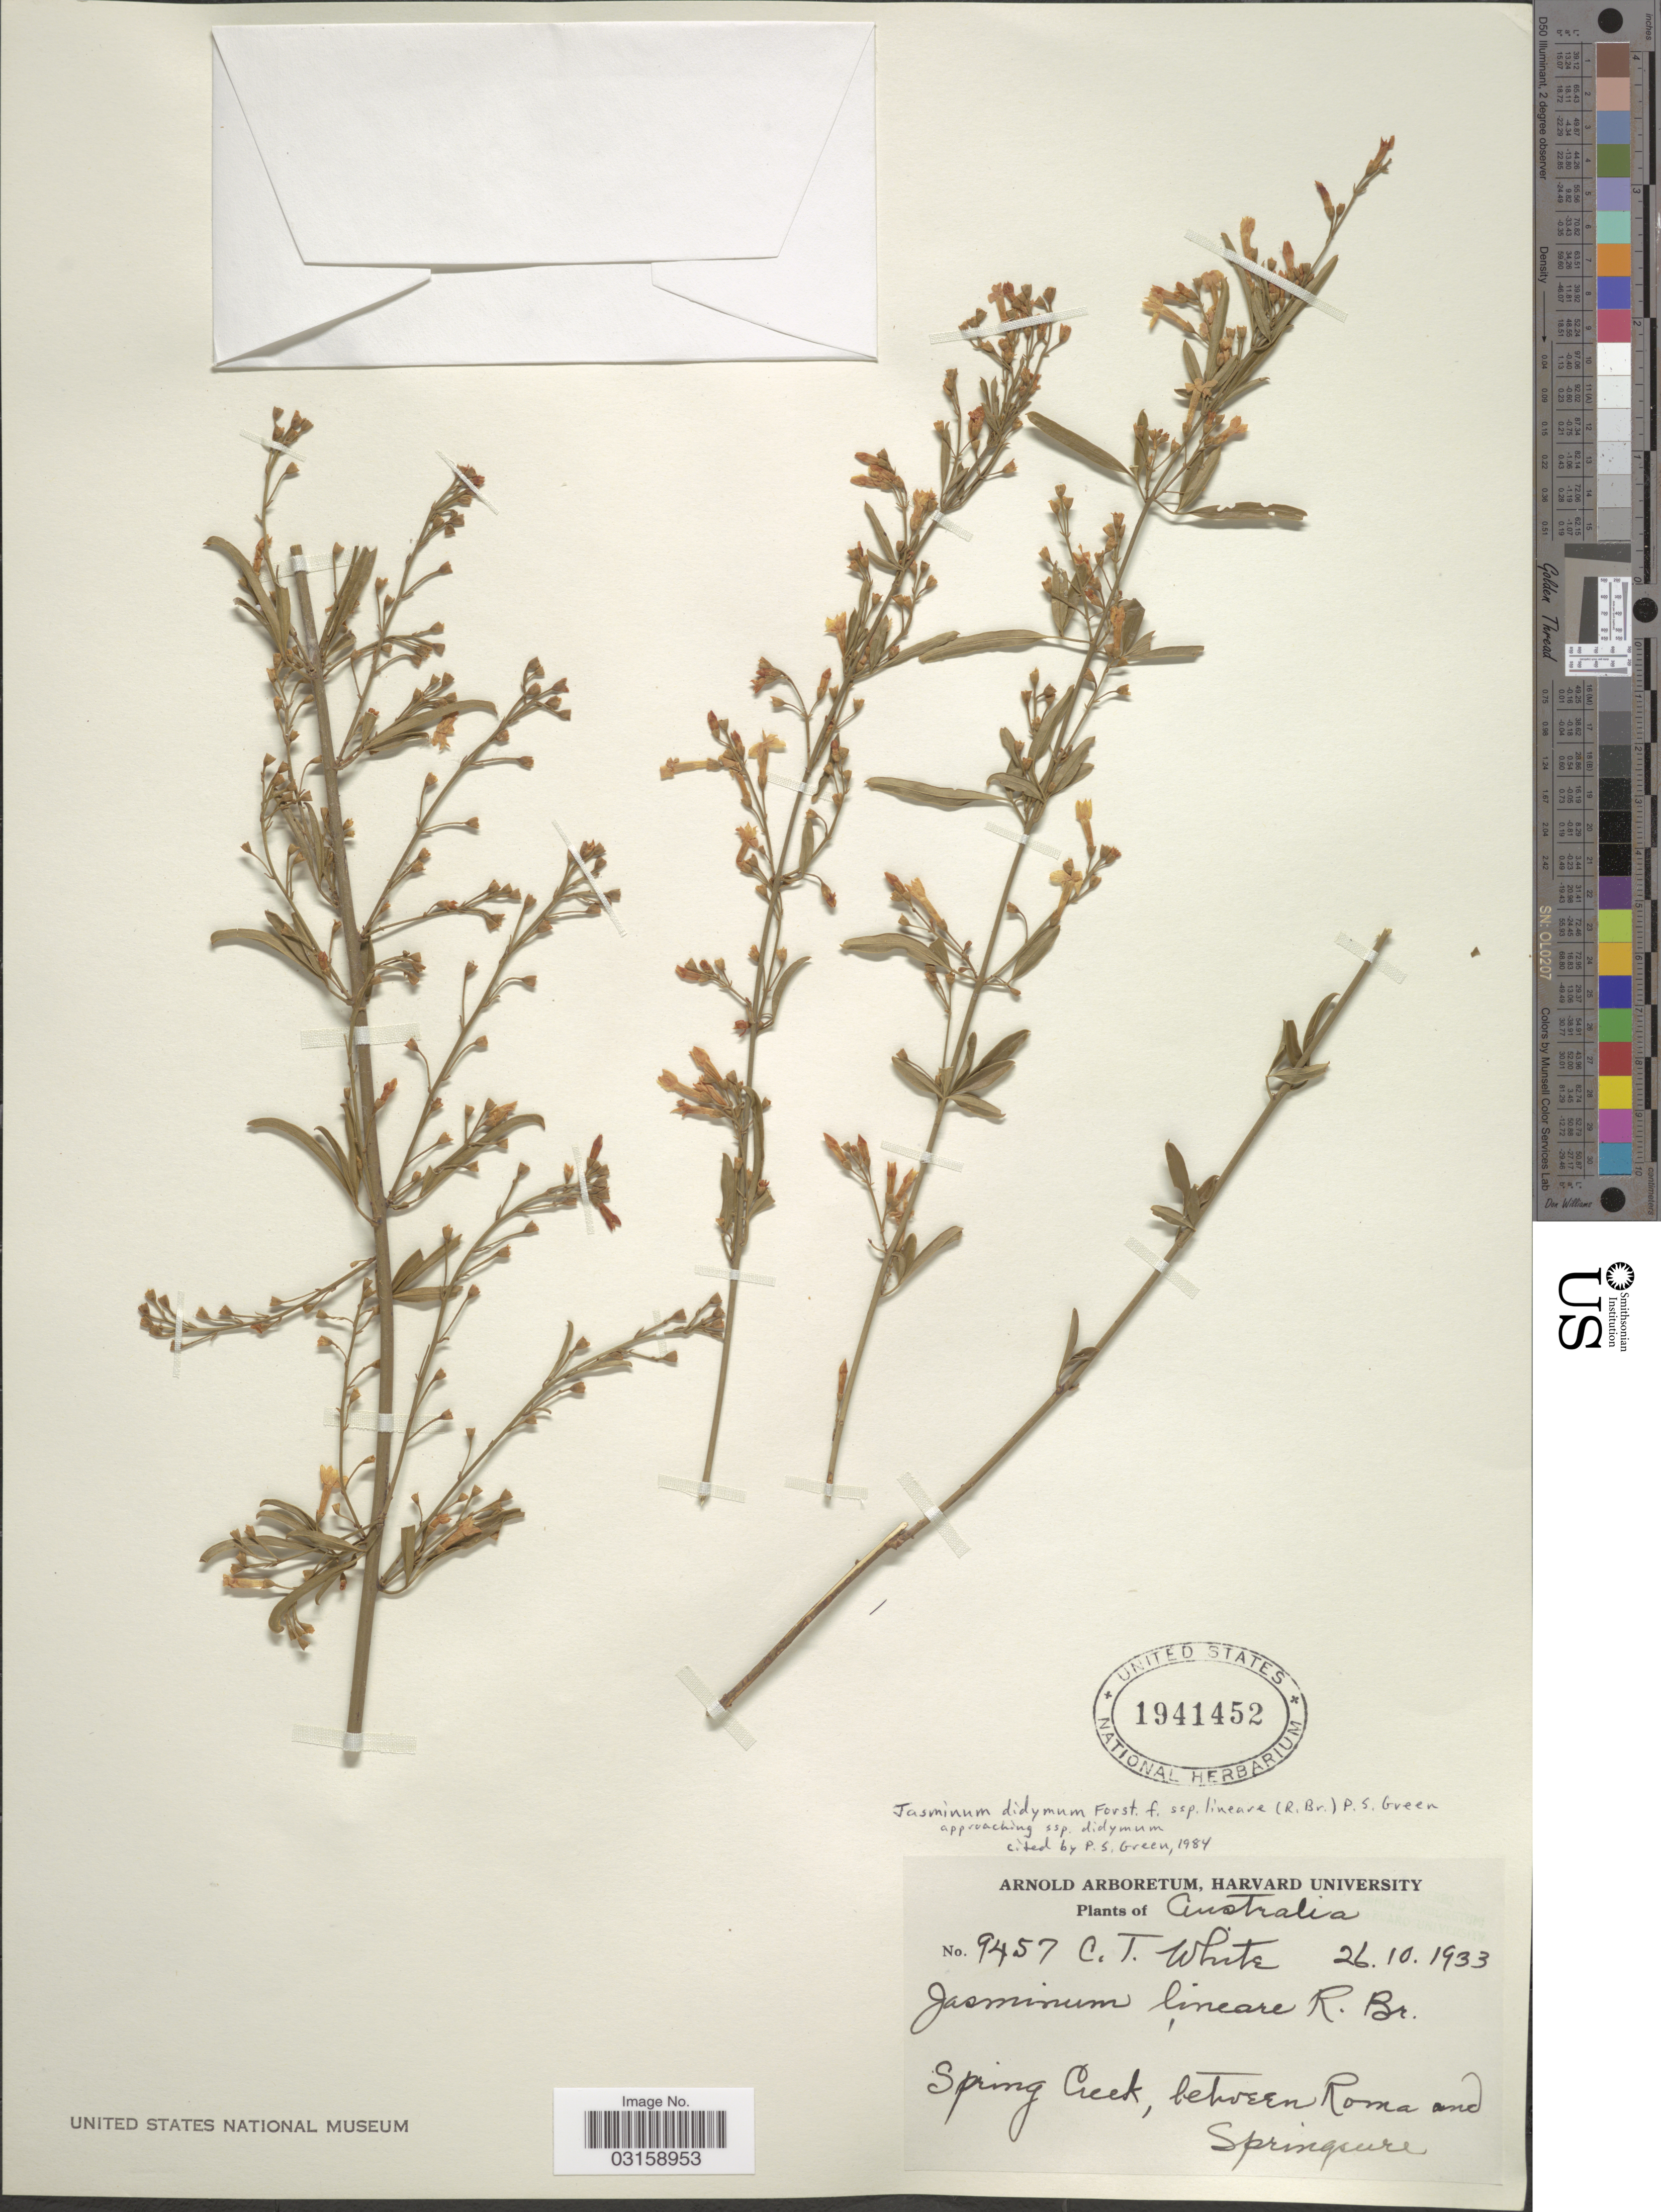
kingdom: Plantae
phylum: Tracheophyta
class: Magnoliopsida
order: Lamiales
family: Oleaceae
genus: Jasminum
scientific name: Jasminum didymum subsp. lineare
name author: (R. Br.) P.S. Green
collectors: C. T. White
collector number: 9457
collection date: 1933-10-26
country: Australia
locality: Spring Creek, between Roma and Springsure.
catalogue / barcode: US 1941452